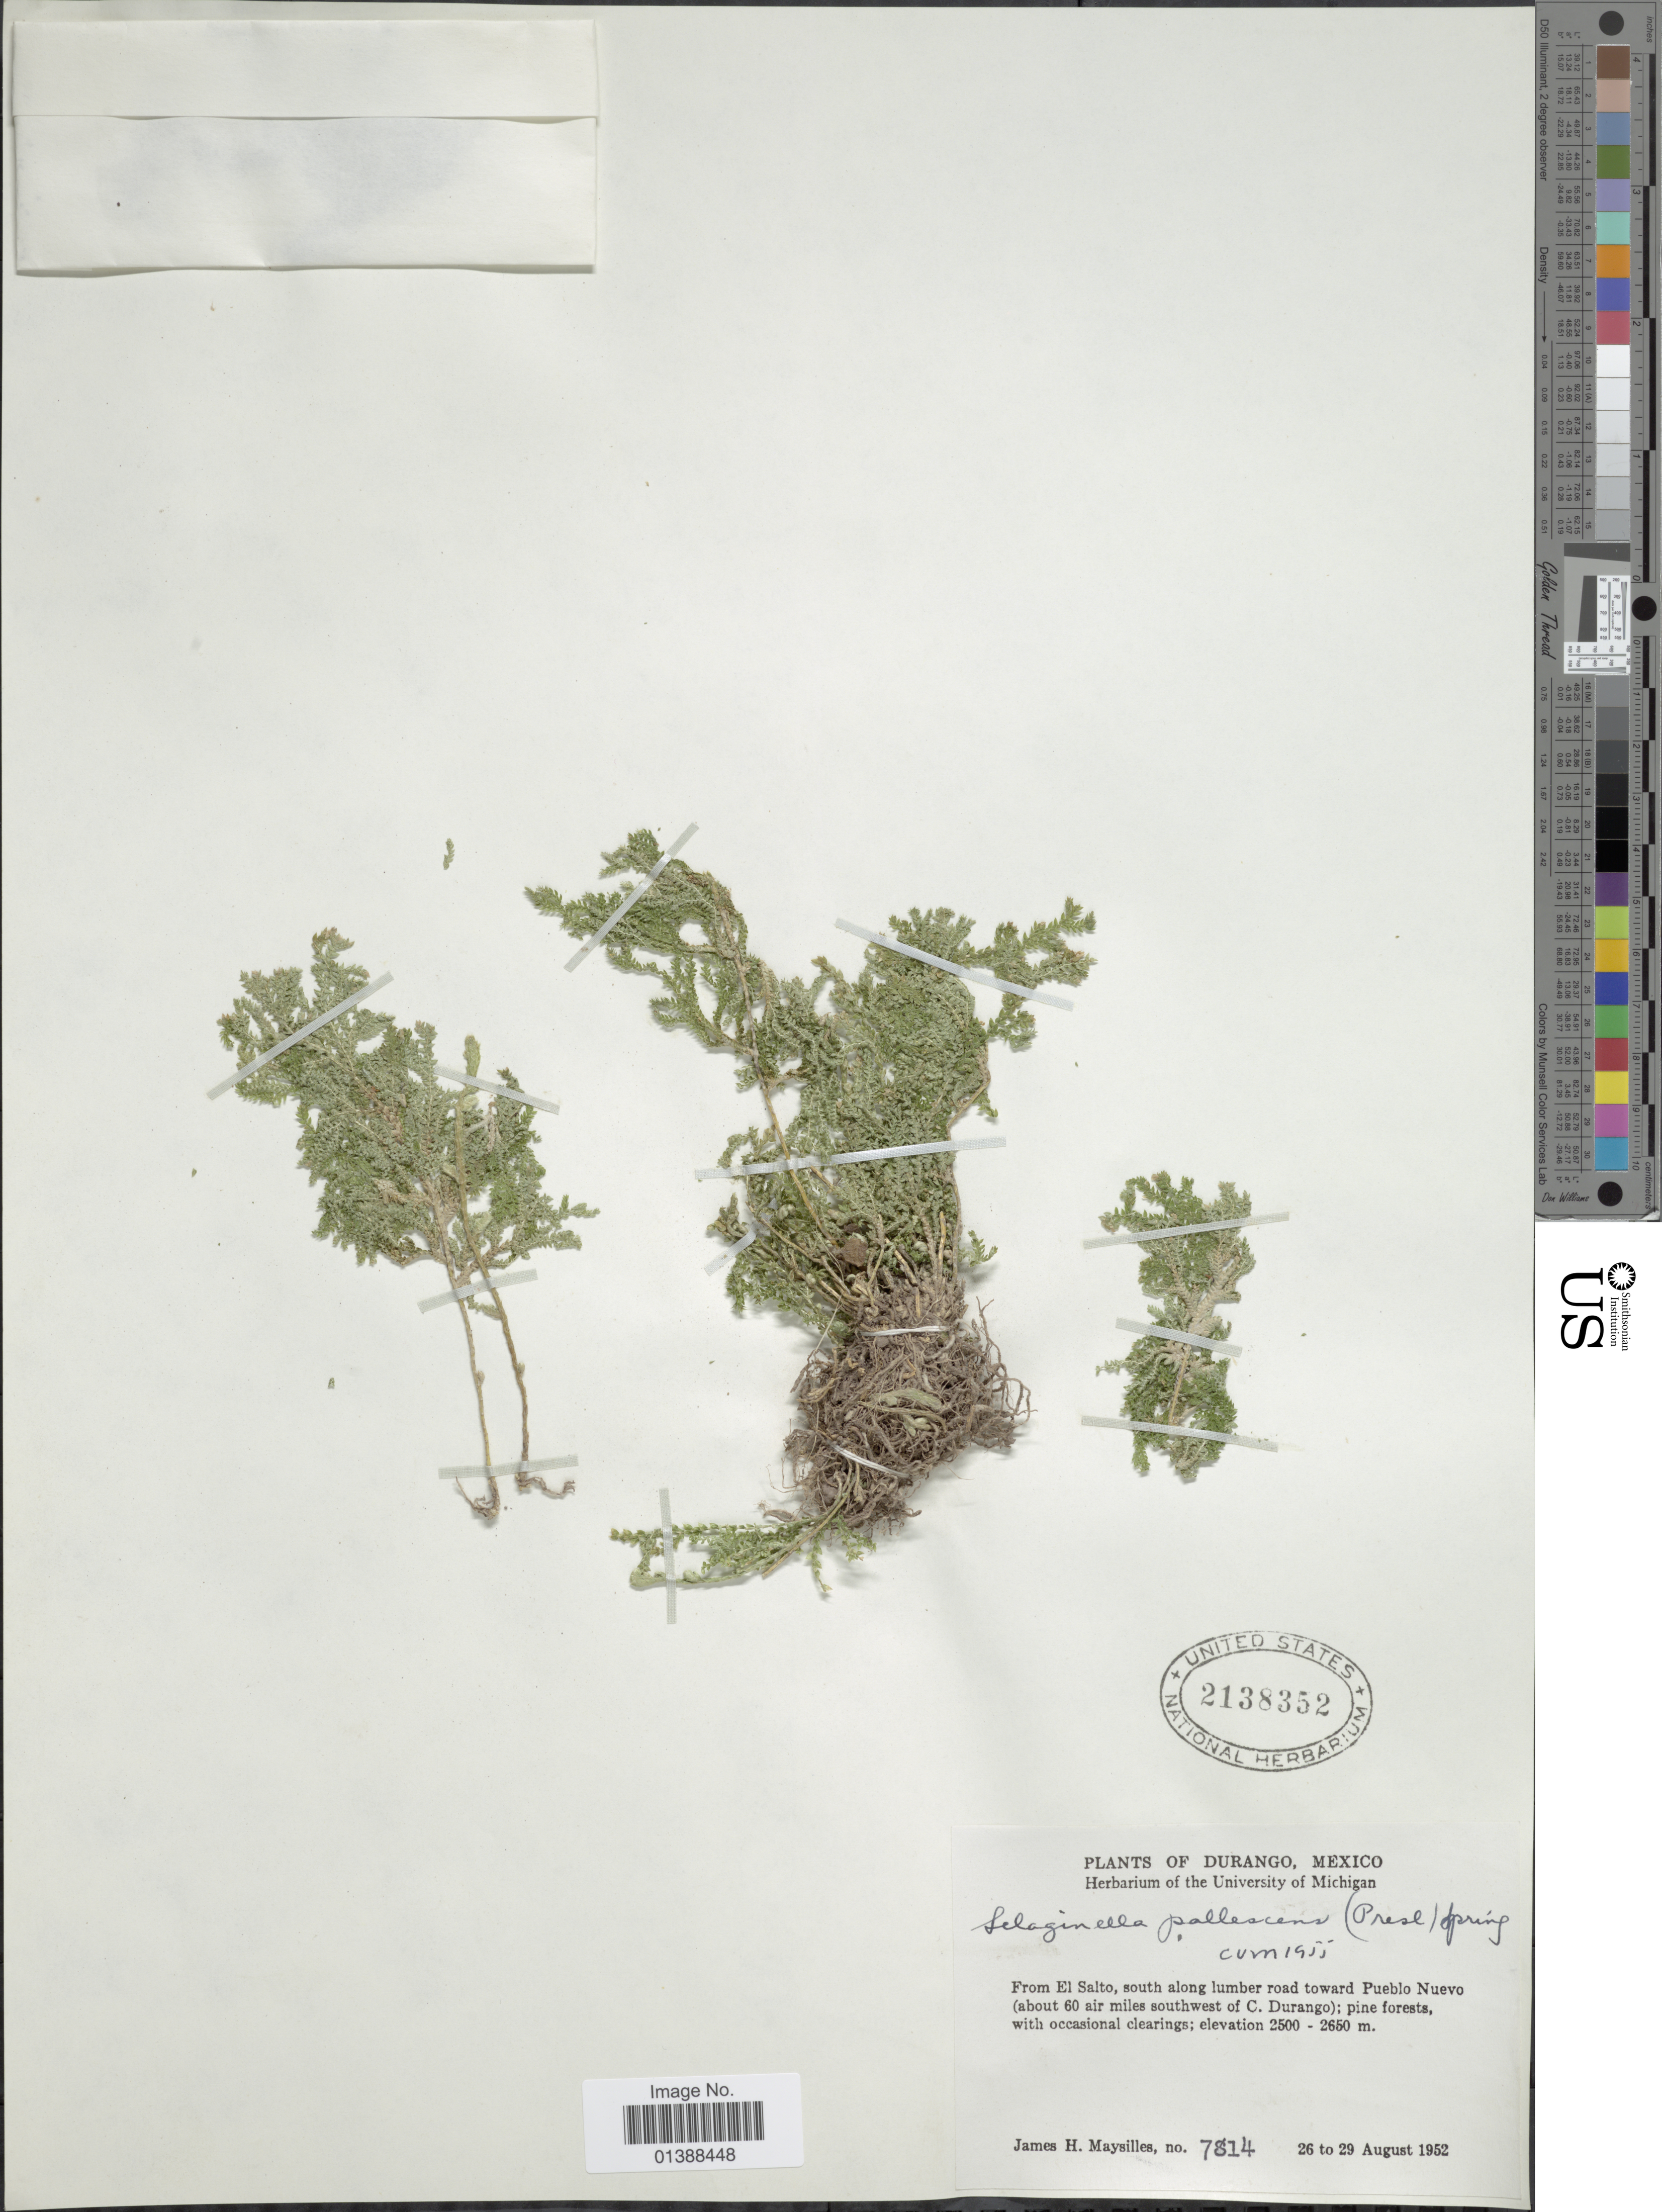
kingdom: Plantae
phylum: Tracheophyta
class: Lycopodiopsida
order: Selaginellales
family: Selaginellaceae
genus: Selaginella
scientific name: Selaginella pallescens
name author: (C. Presl) Spring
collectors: J. Maysilles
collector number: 7814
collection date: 1952-08-26/1952-08-29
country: Mexico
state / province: Durango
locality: From El Salto, south along lumber road toward Pueblo Nuevo (about 60 air miles southwest of C. Durango)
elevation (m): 2500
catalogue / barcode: US 2138352